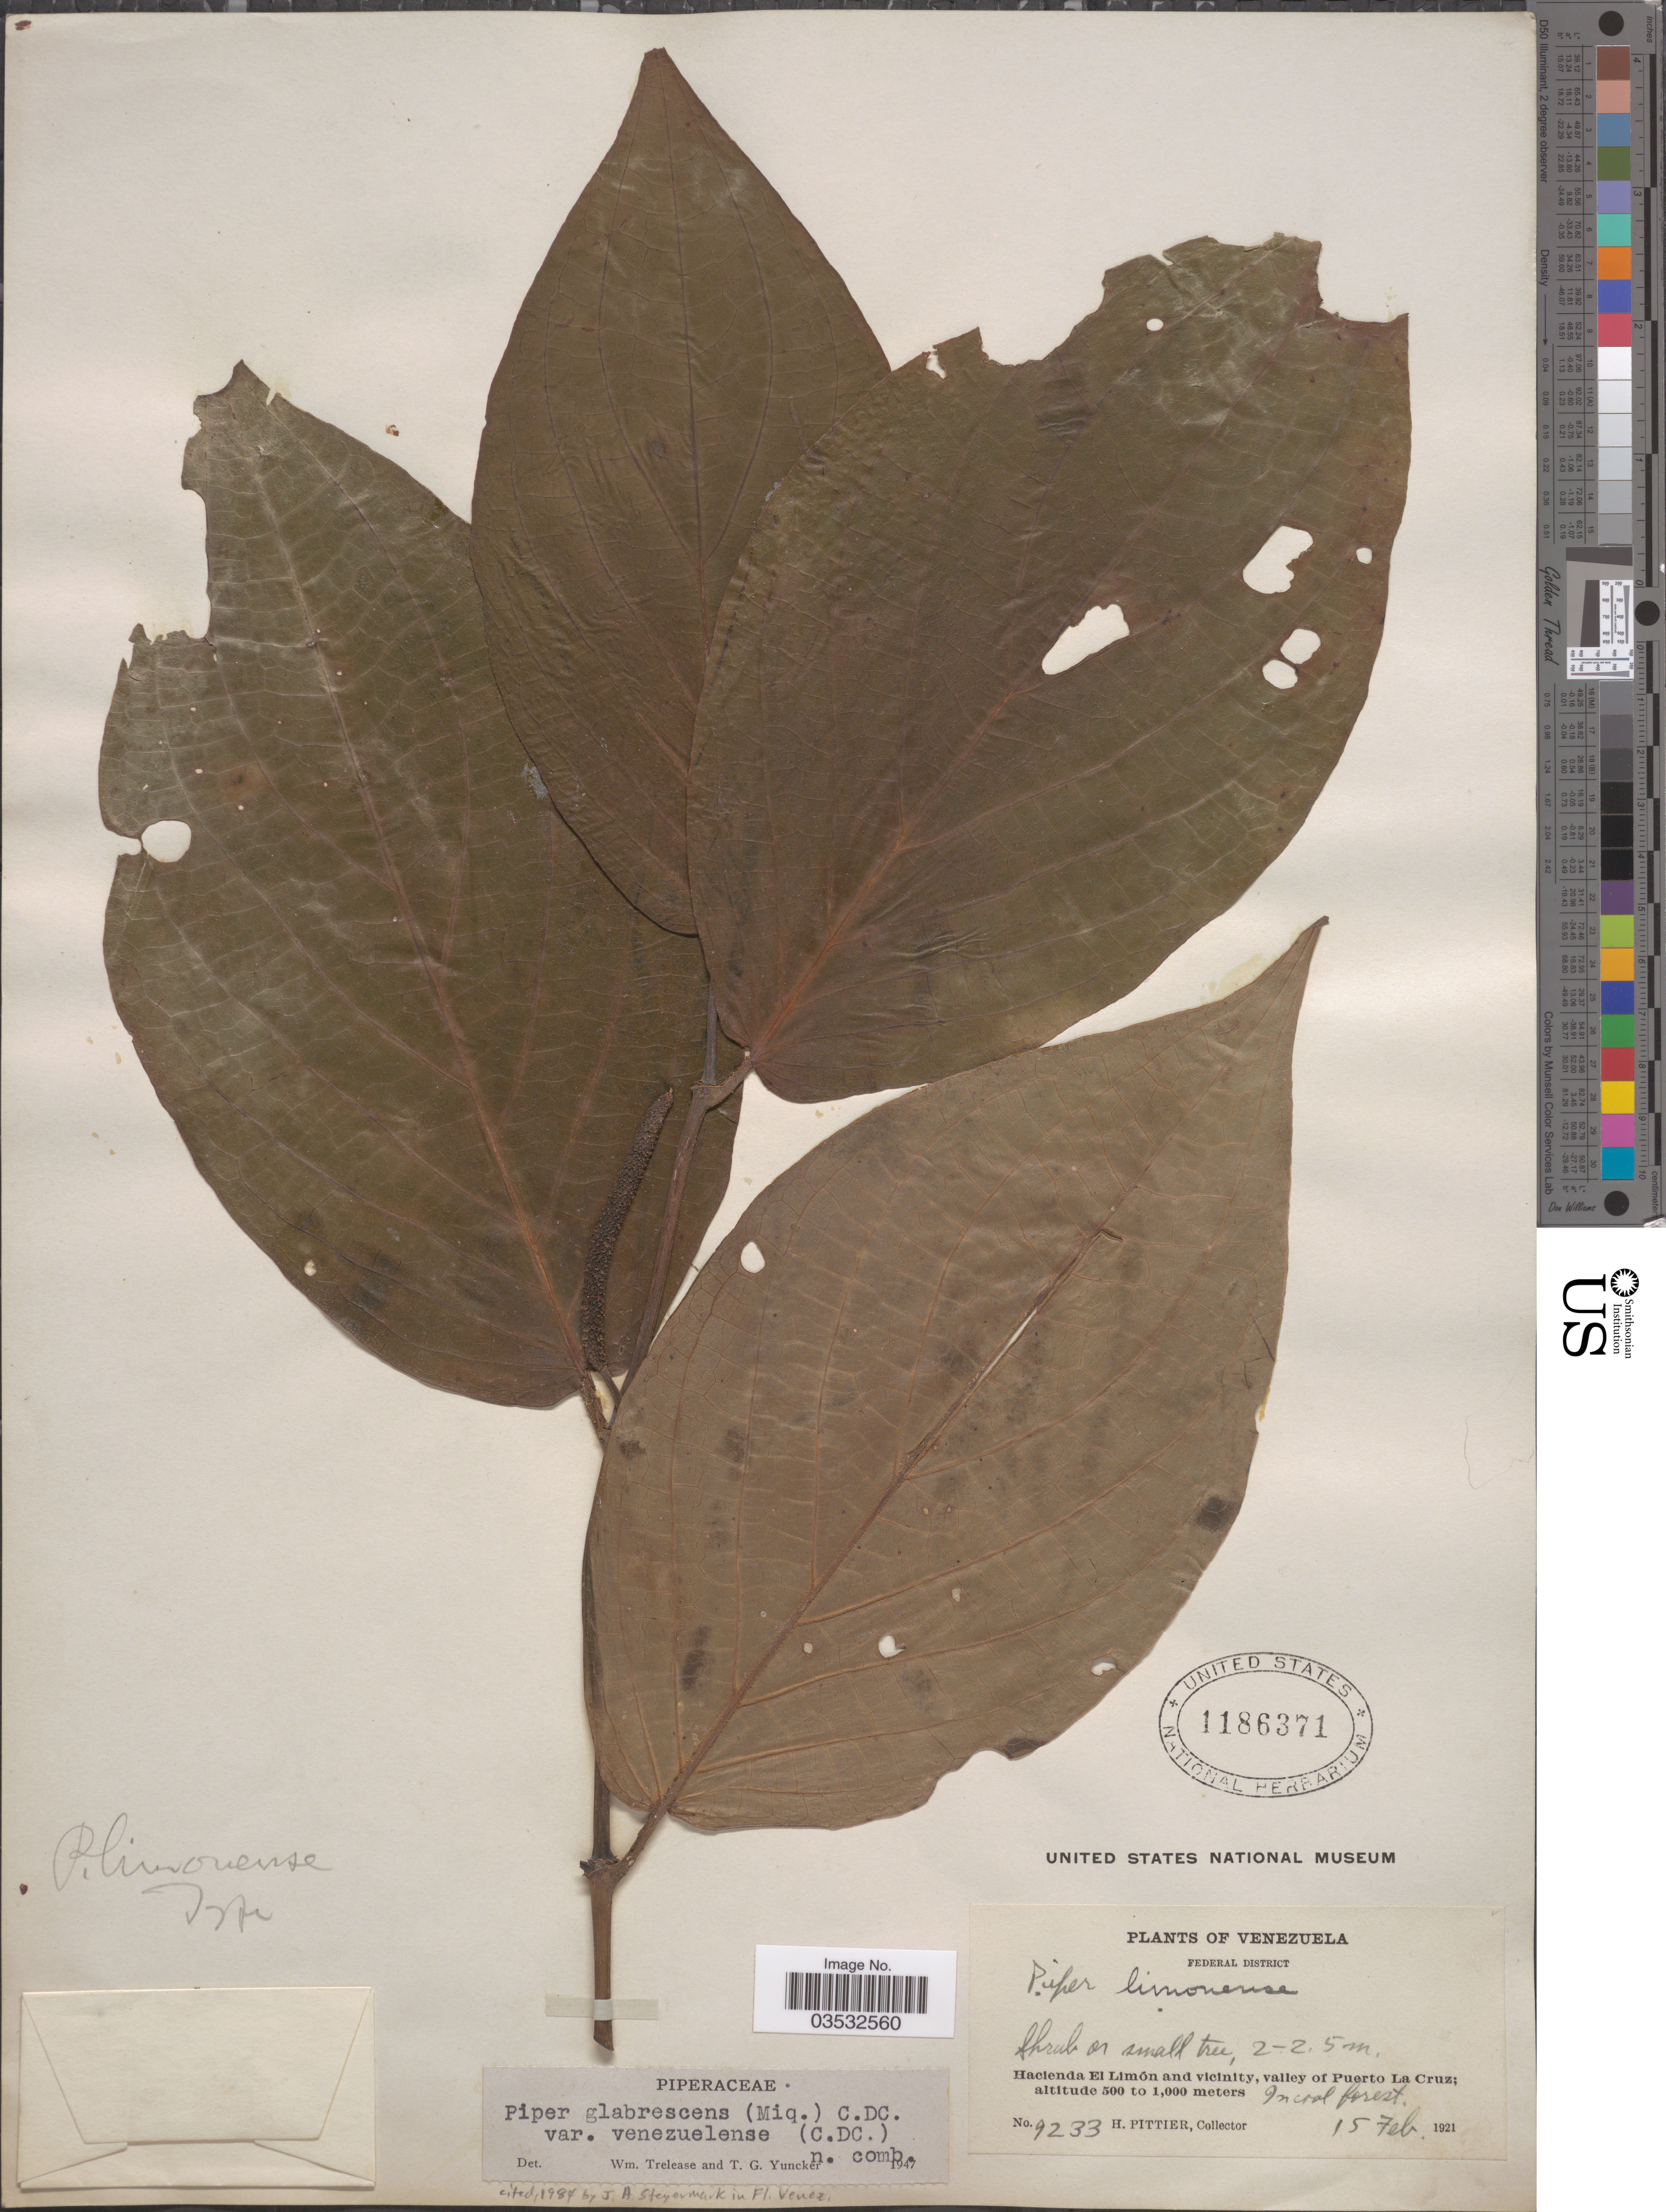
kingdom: Plantae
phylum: Tracheophyta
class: Magnoliopsida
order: Piperales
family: Piperaceae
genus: Piper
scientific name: Piper glabrescens var. venezuelense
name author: (C. DC.) Trel. & Yunck.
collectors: H. F. Pittier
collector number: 9233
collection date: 1921-02-15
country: Venezuela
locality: Federal District. Hacienda El Limón and vicinity, valley of Puerto La Cruz.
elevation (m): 500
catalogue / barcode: US 1186371